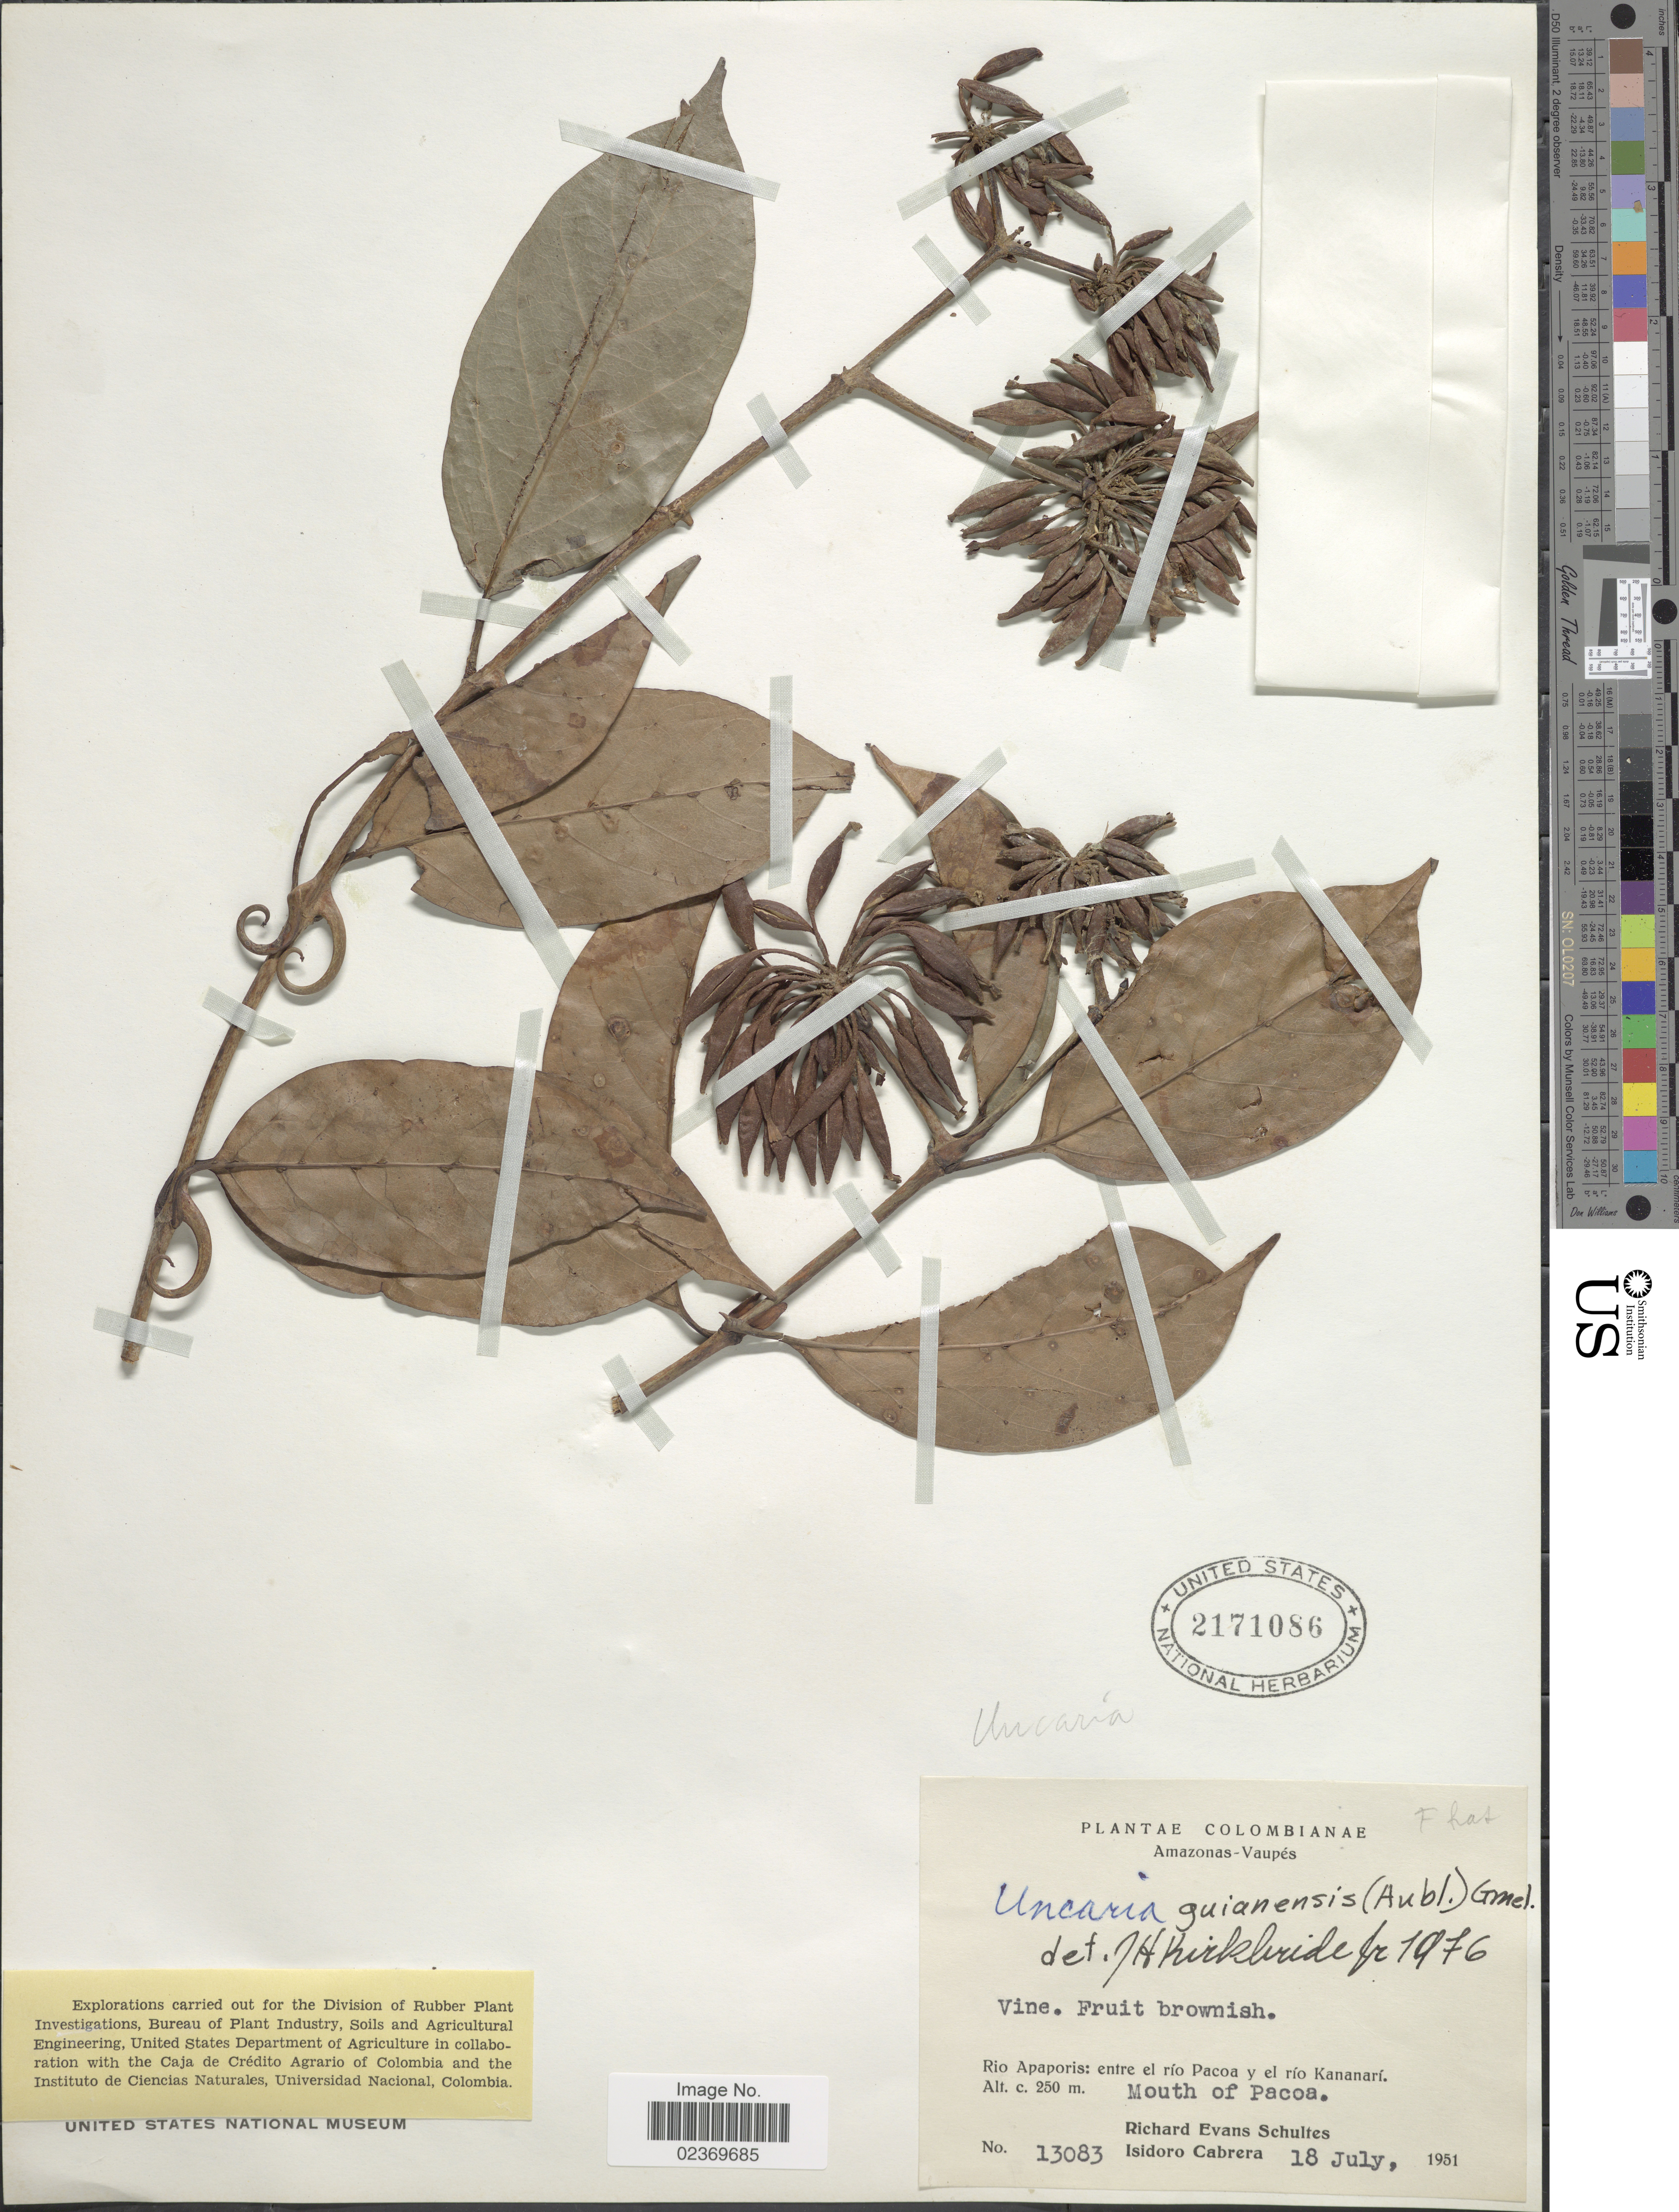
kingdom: Plantae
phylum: Tracheophyta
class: Magnoliopsida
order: Gentianales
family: Rubiaceae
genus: Uncaria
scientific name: Uncaria guianensis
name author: (Aubl.) J.F. Gmel.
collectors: R. E. Schultes & I. Cabrera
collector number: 13083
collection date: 1951-07-18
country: Colombia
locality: Amazonas - Vaupes, Rio Apaporis: entre el rio Pacoa y el rio Kananari, Mouth of Pacoa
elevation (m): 250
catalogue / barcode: US 2171086